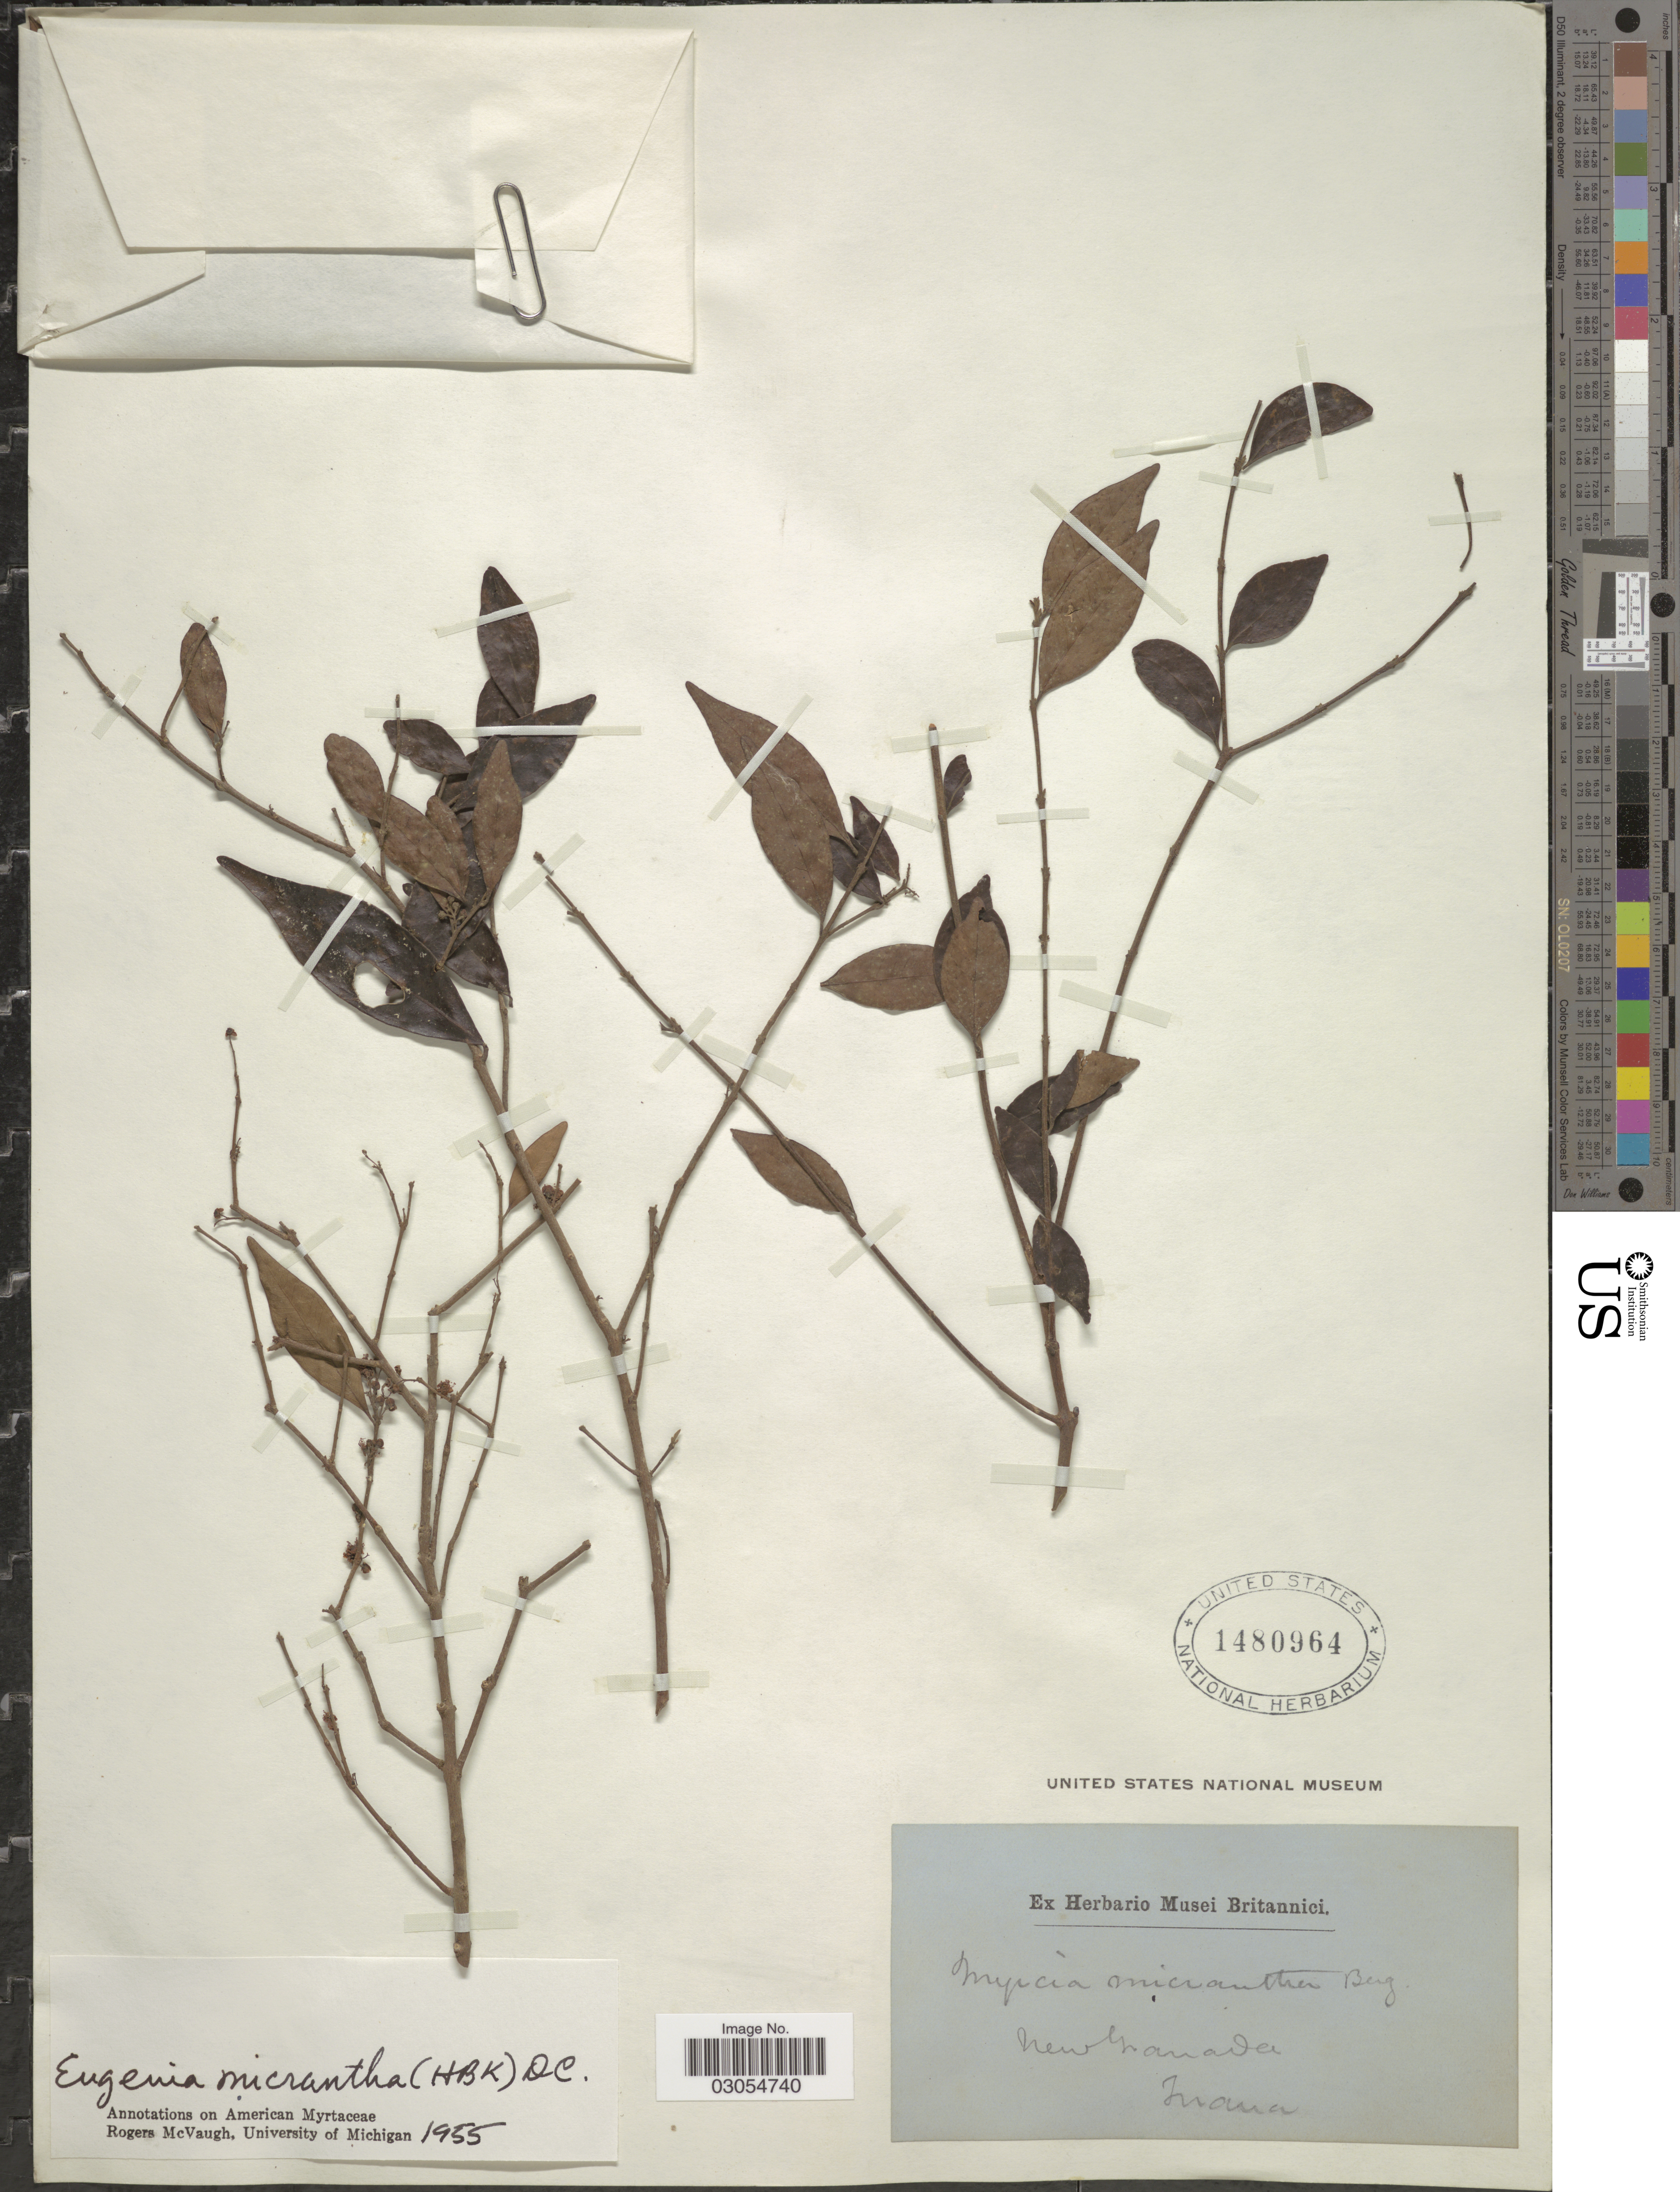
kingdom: Plantae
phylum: Tracheophyta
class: Magnoliopsida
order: Myrtales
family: Myrtaceae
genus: Eugenia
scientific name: Eugenia monticola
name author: (Sw.) DC.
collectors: Triana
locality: New Granada.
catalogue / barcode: US 1480964